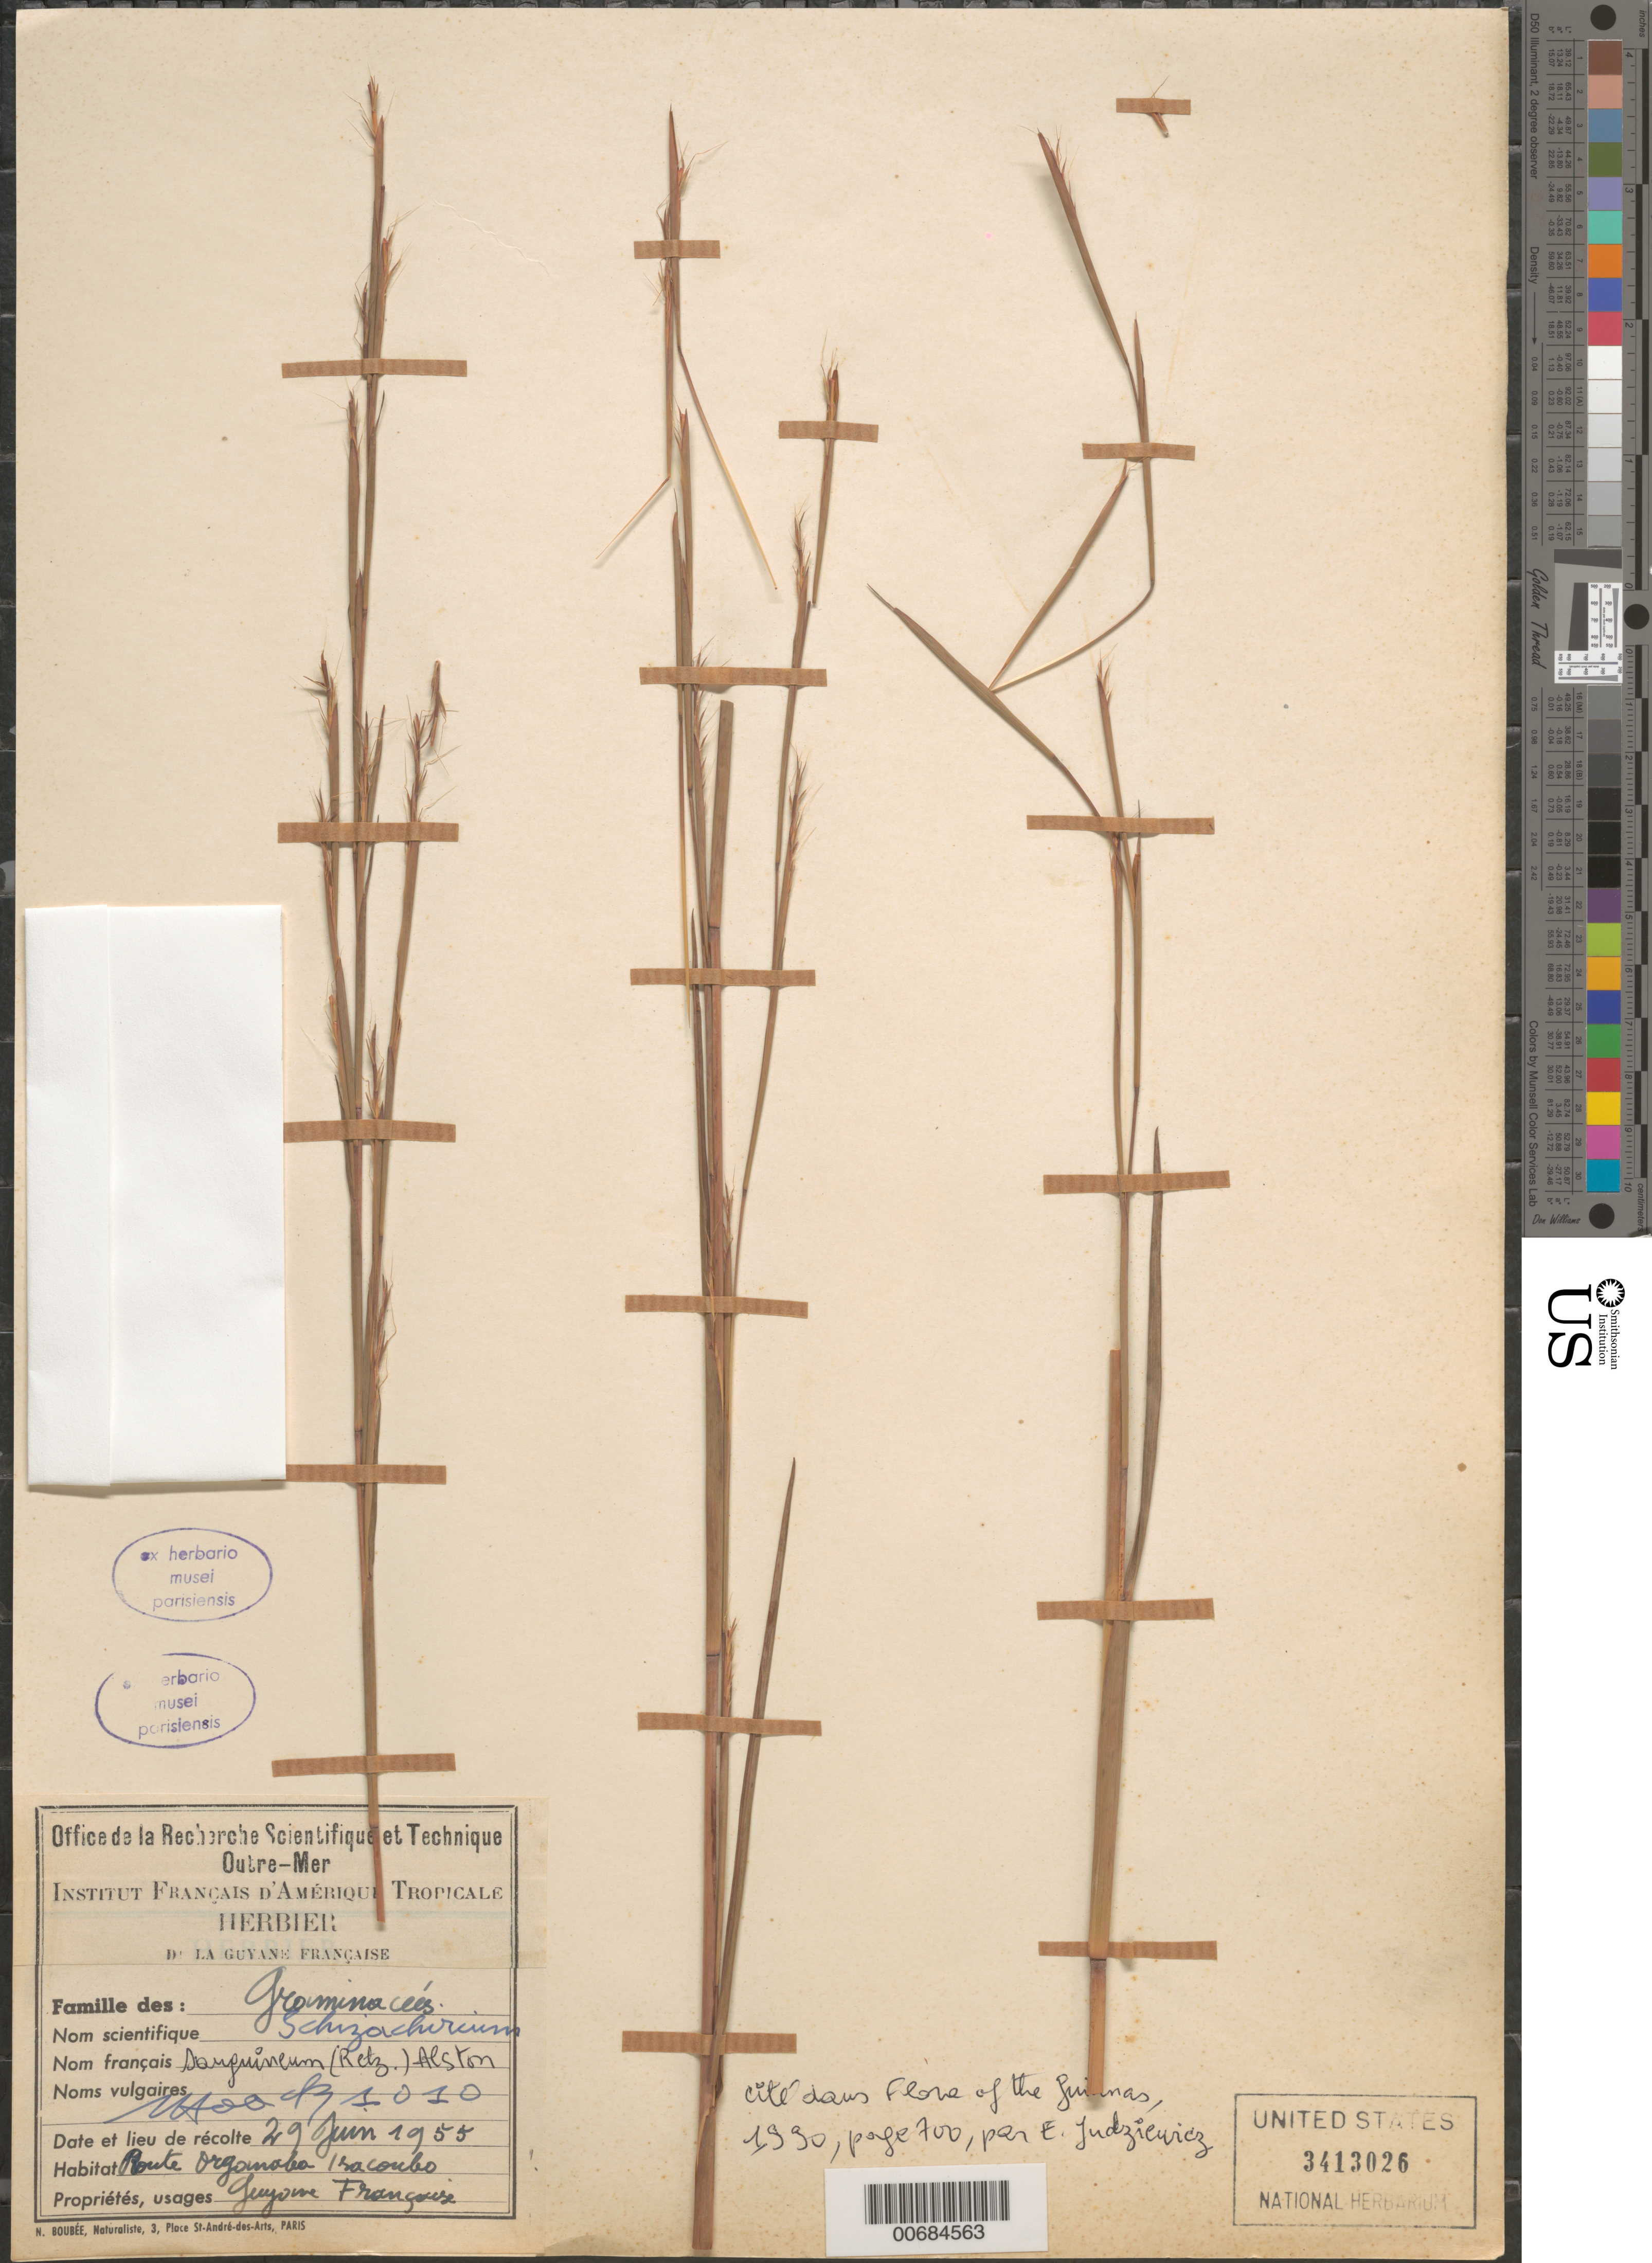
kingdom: Plantae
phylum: Tracheophyta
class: Liliopsida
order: Poales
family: Poaceae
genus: Schizachyrium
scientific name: Schizachyrium sanguineum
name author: (Retz.) Alston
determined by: Judziewicz, E. J.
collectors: J. Hoock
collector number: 1010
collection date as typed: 29-Jun-55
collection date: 1955-06-29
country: French Guiana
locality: Route de Organabo-Iracoubo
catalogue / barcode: US 3413026